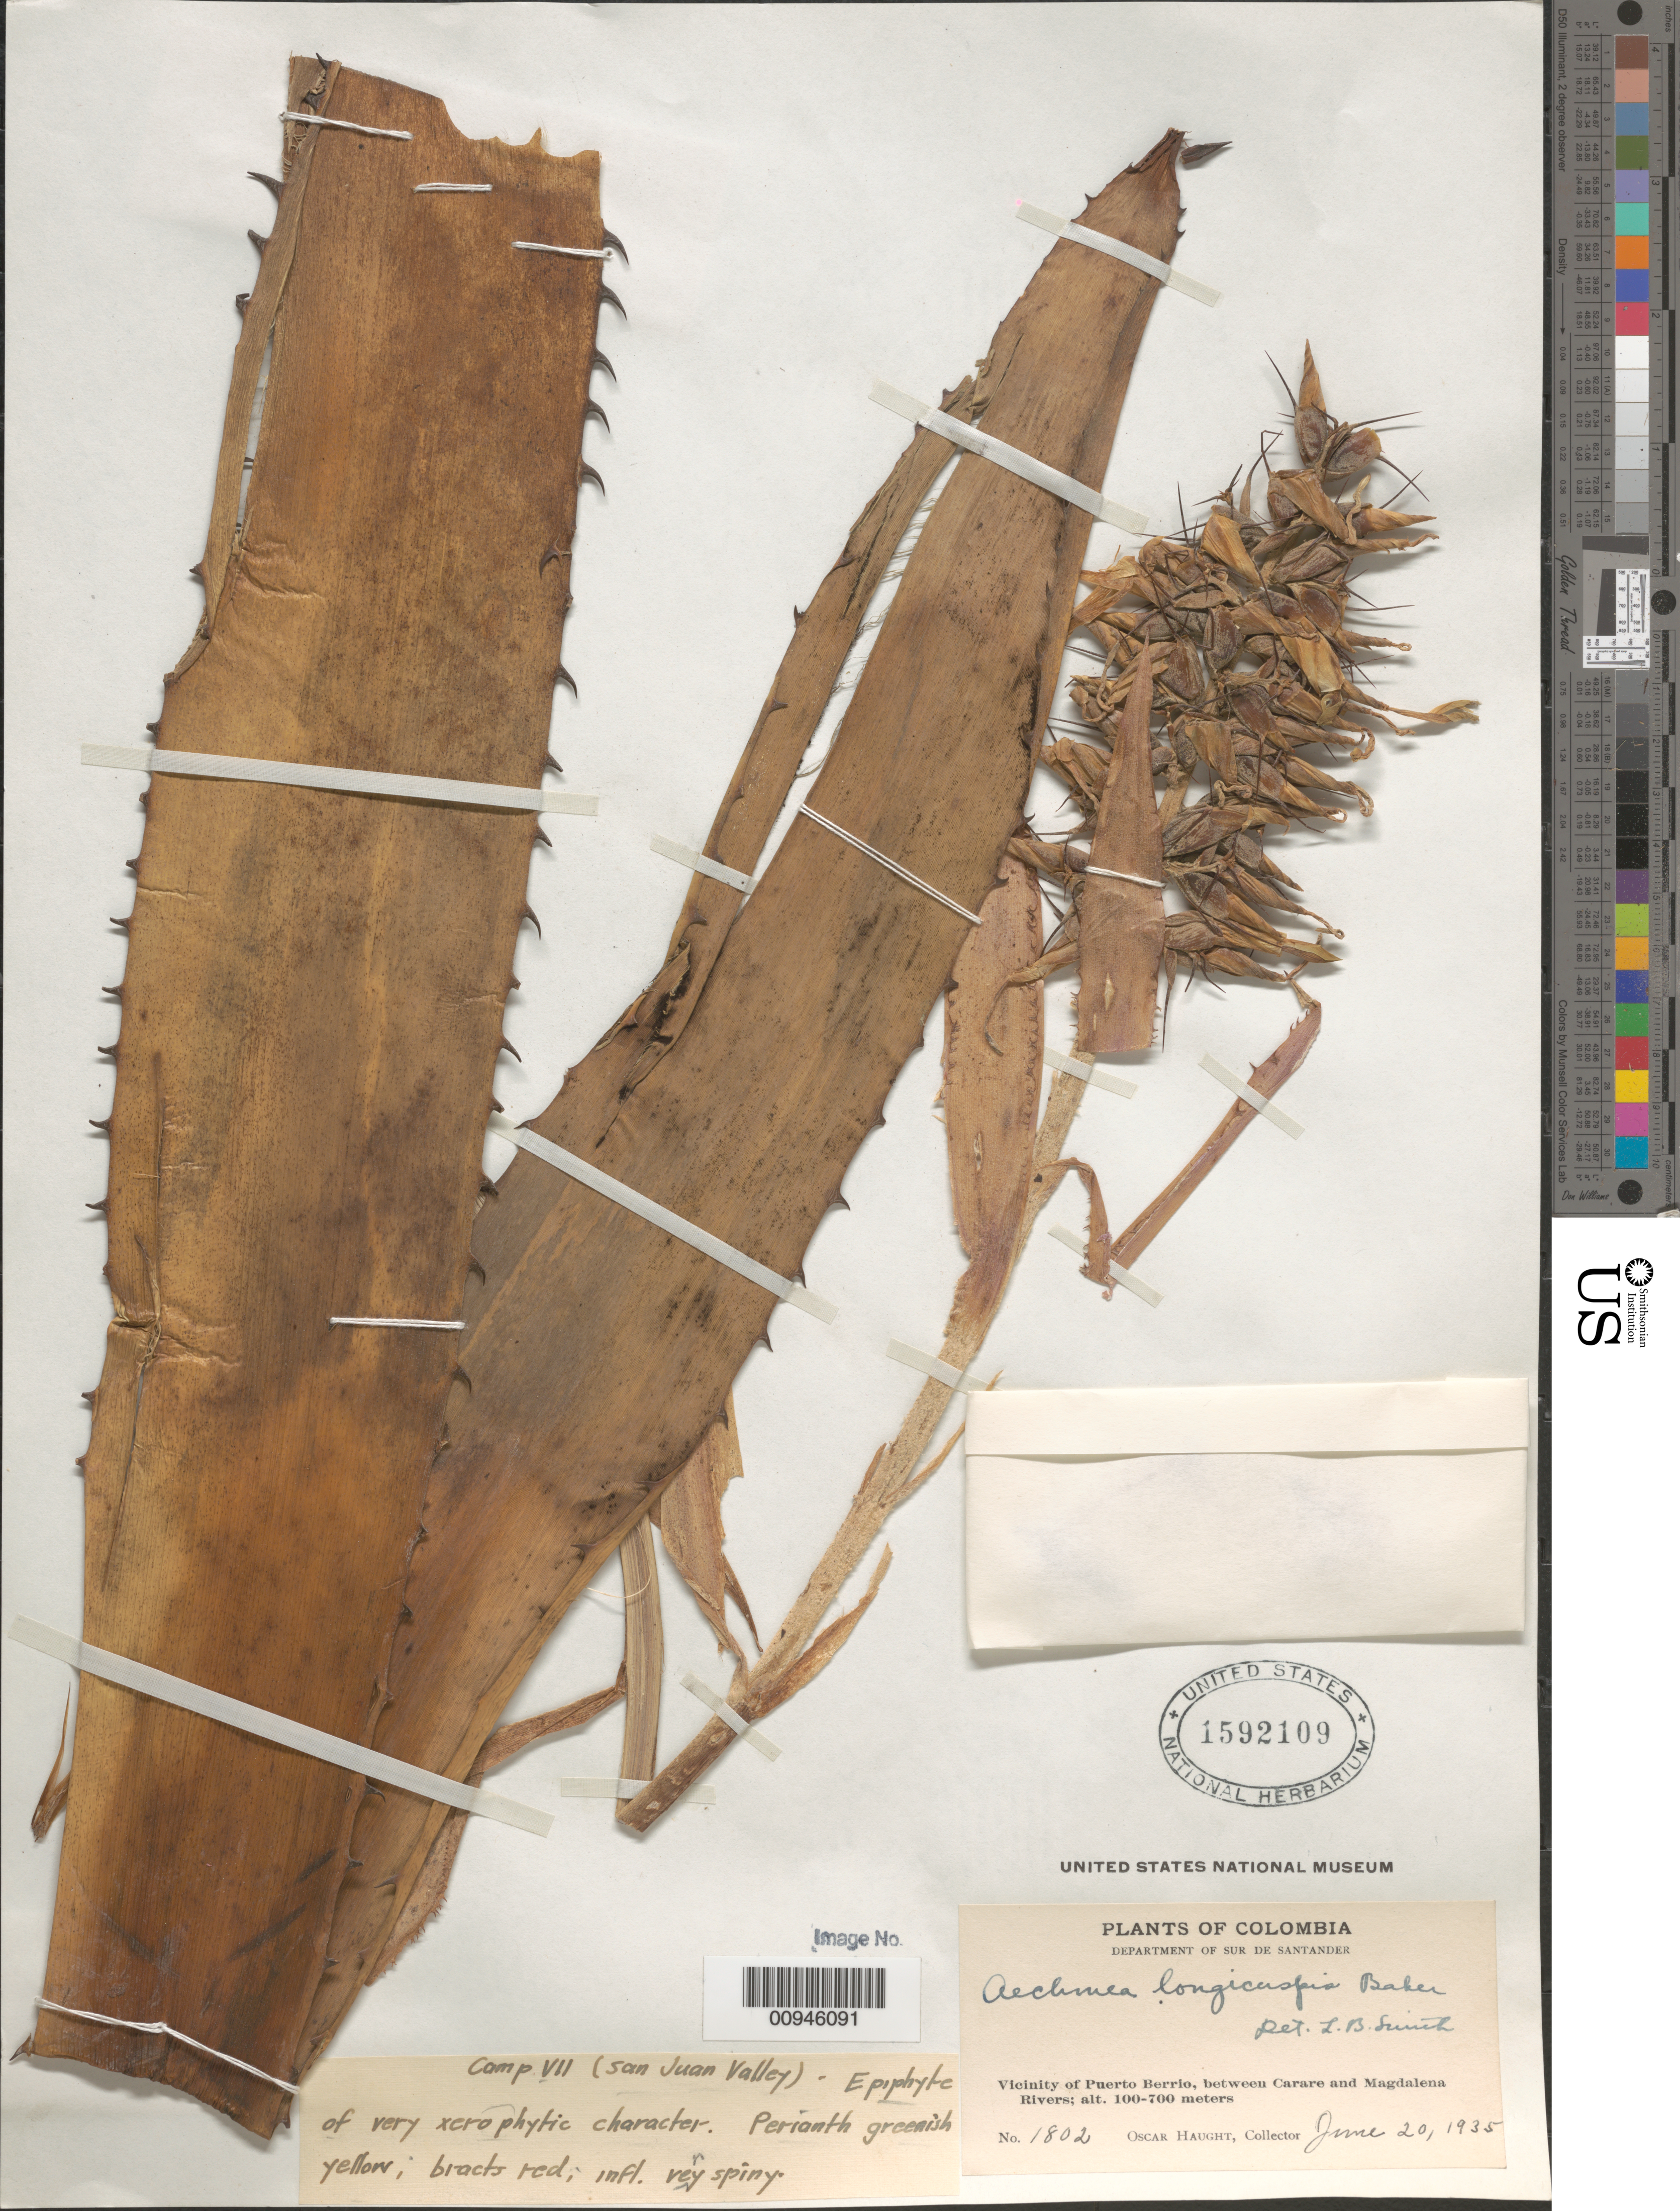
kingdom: Plantae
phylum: Tracheophyta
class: Liliopsida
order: Poales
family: Bromeliaceae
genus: Aechmea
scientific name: Aechmea longicuspis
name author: Baker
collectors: O. L. Haught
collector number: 1802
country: Colombia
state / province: Santander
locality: Puerto Berrio, between Carare and Magdalena Rivers, San Juan Valley, camp VII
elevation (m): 100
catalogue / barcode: US 1592109